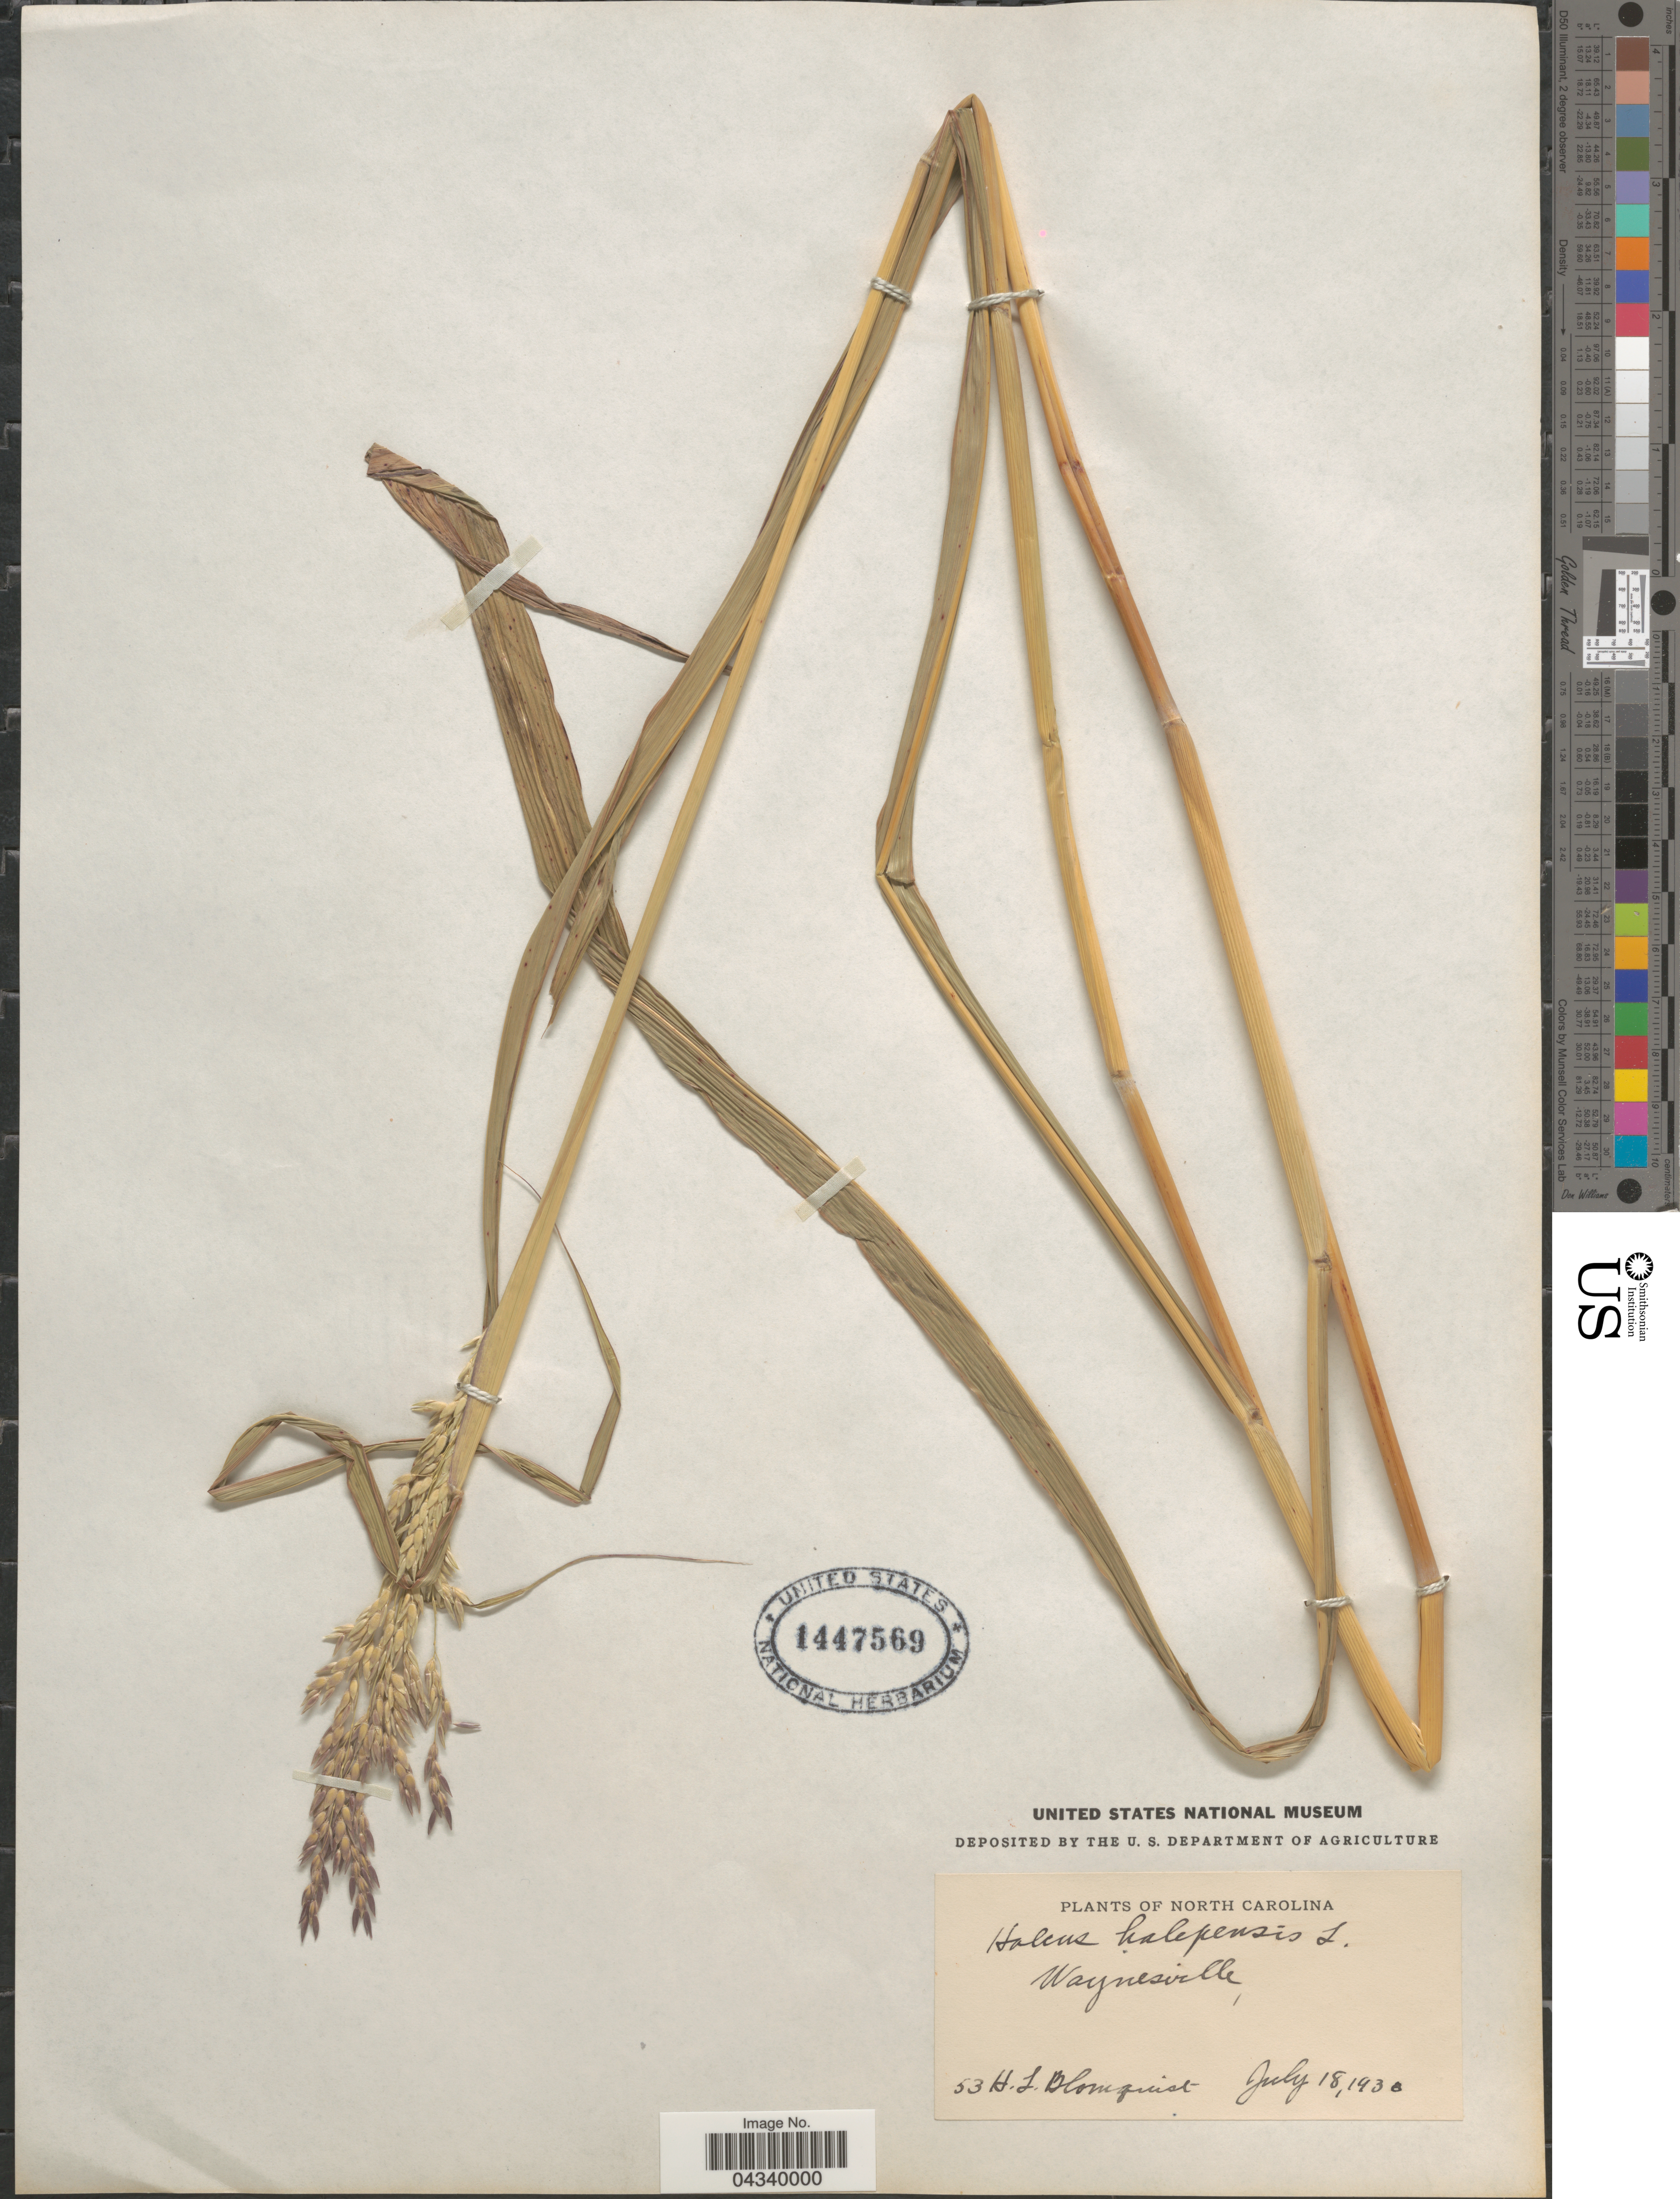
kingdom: Plantae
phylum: Tracheophyta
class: Liliopsida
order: Poales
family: Poaceae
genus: Sorghum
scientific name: Sorghum halepense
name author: (L.) Pers.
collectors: H. Blomquist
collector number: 53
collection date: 1930-07-18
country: United States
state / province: North Carolina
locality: Waynesville.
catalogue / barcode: US 1447569